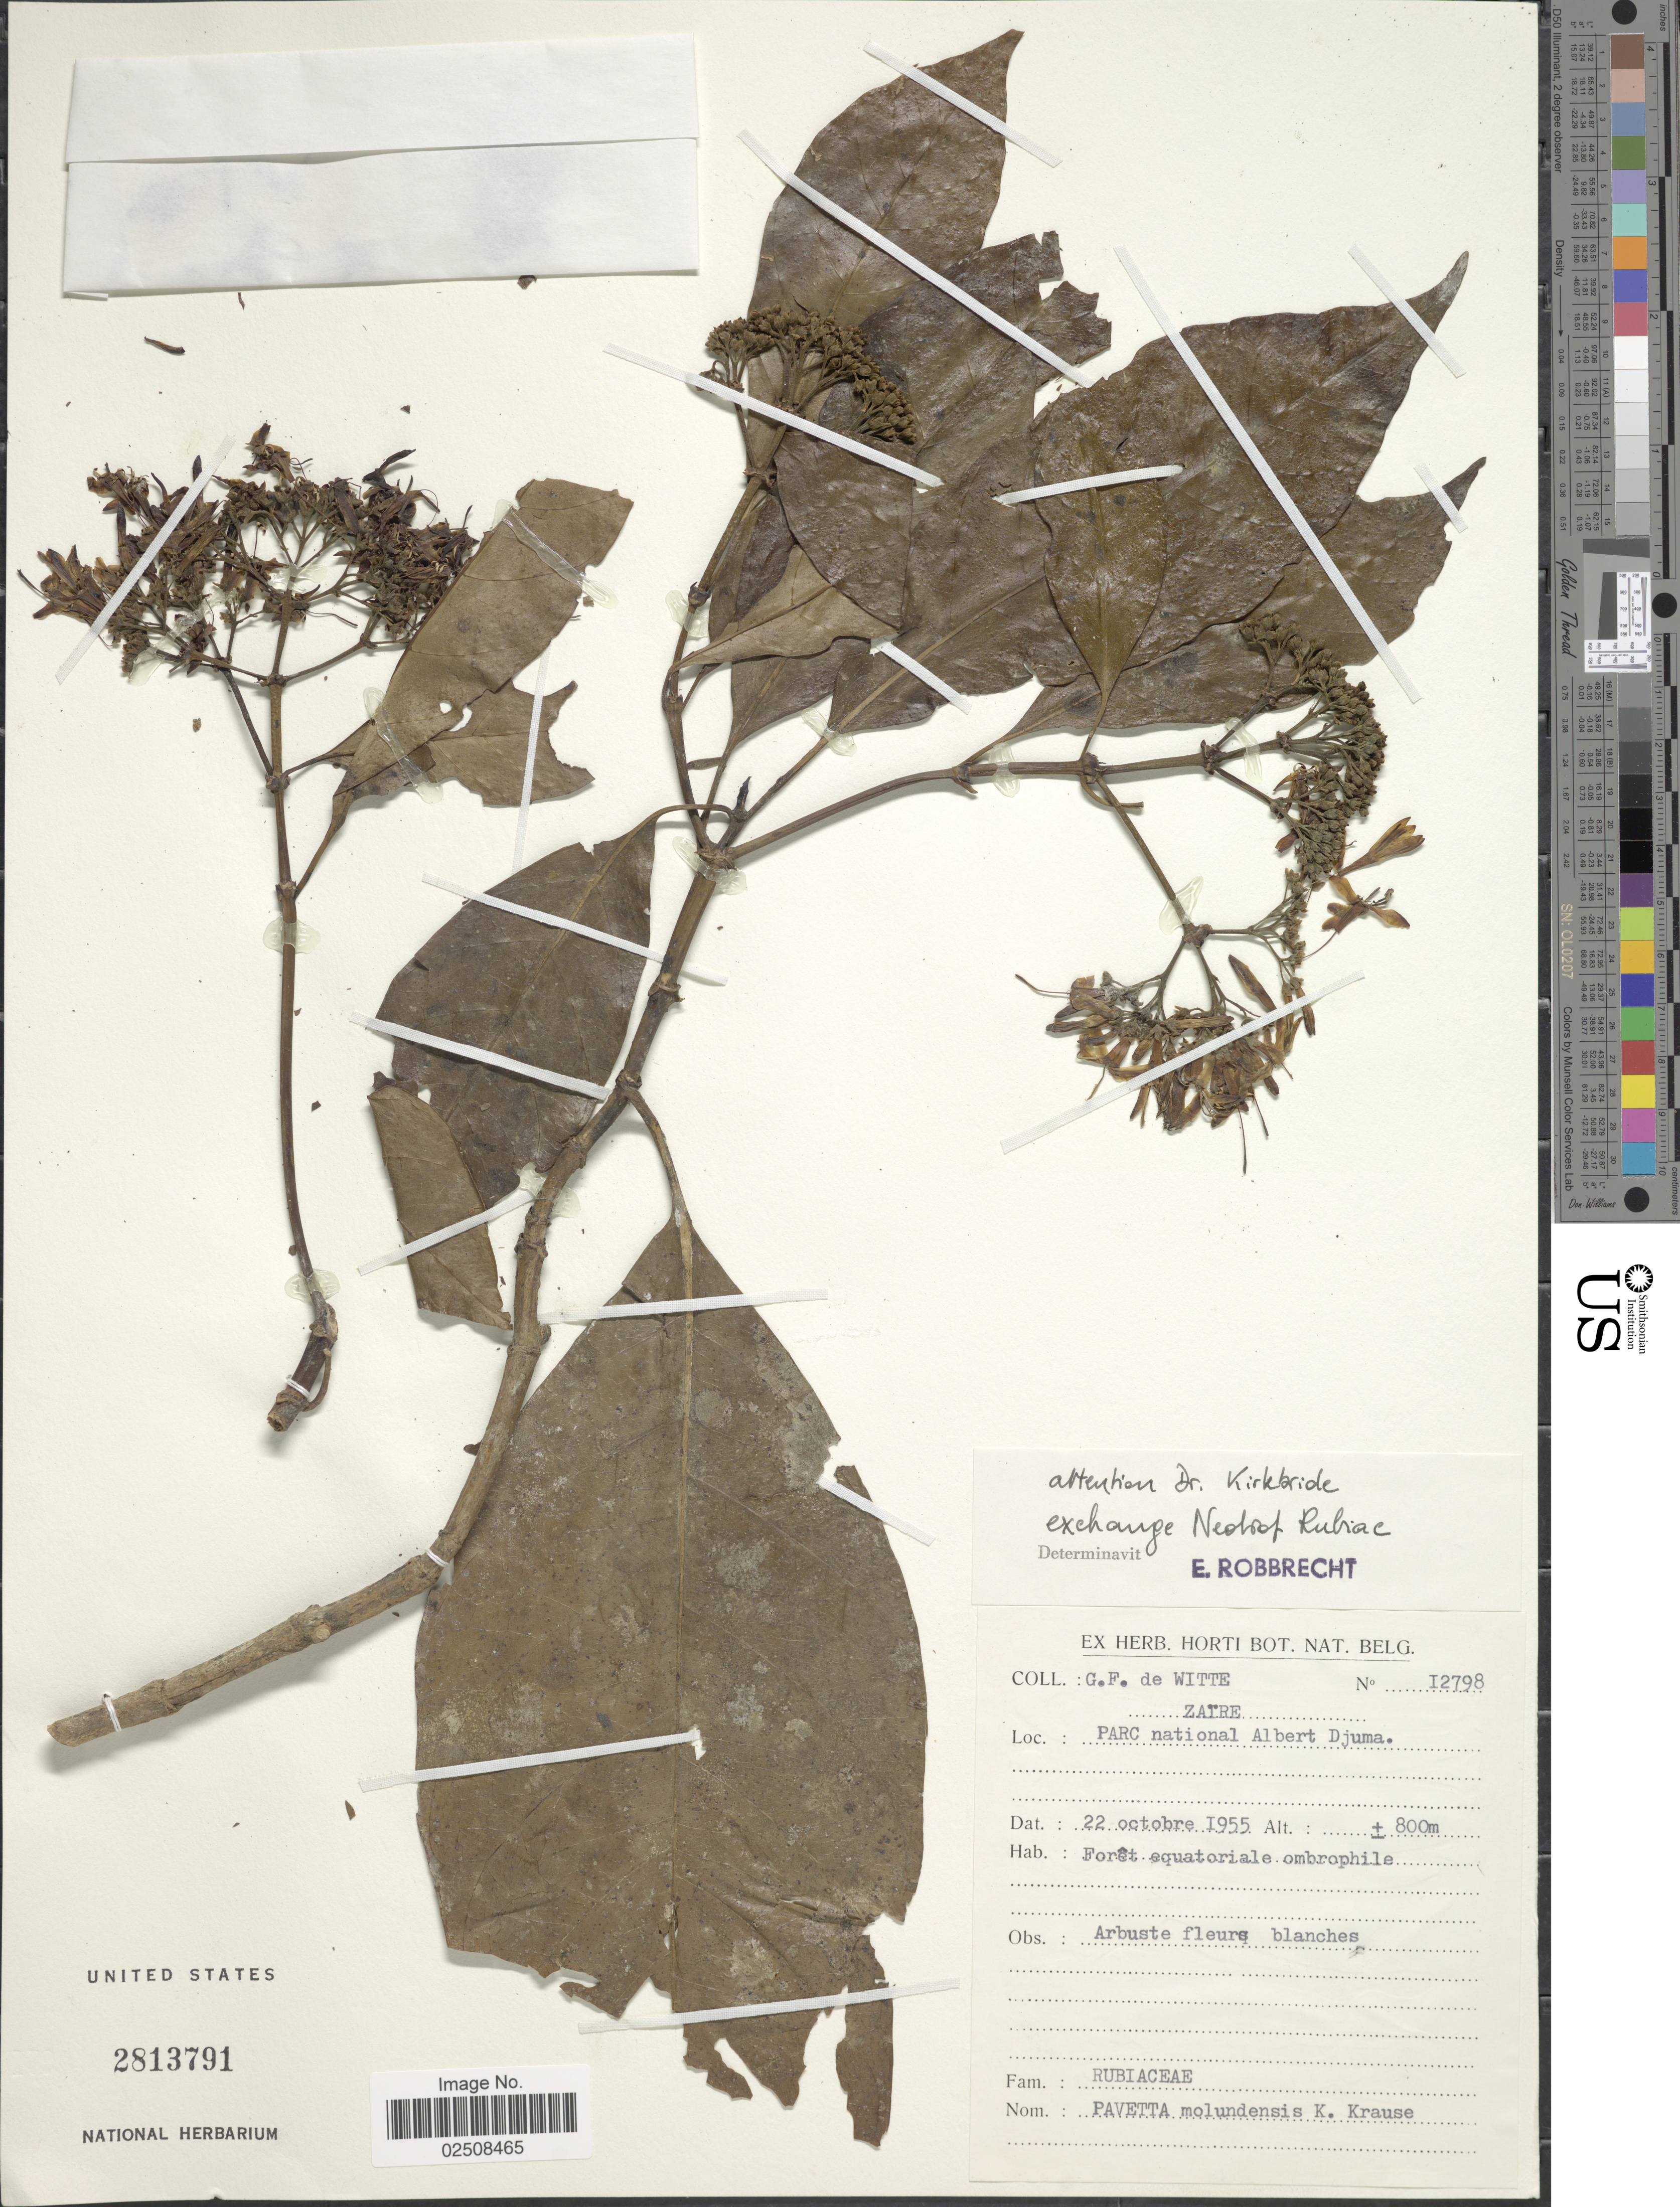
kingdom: Plantae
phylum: Tracheophyta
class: Magnoliopsida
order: Gentianales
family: Rubiaceae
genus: Pavetta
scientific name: Pavetta molundensis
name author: K. Krause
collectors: G. de Witte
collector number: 12798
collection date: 1955-10-22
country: Angola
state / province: Zaire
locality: Parc national Albert Djuma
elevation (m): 800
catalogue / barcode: US 2813791